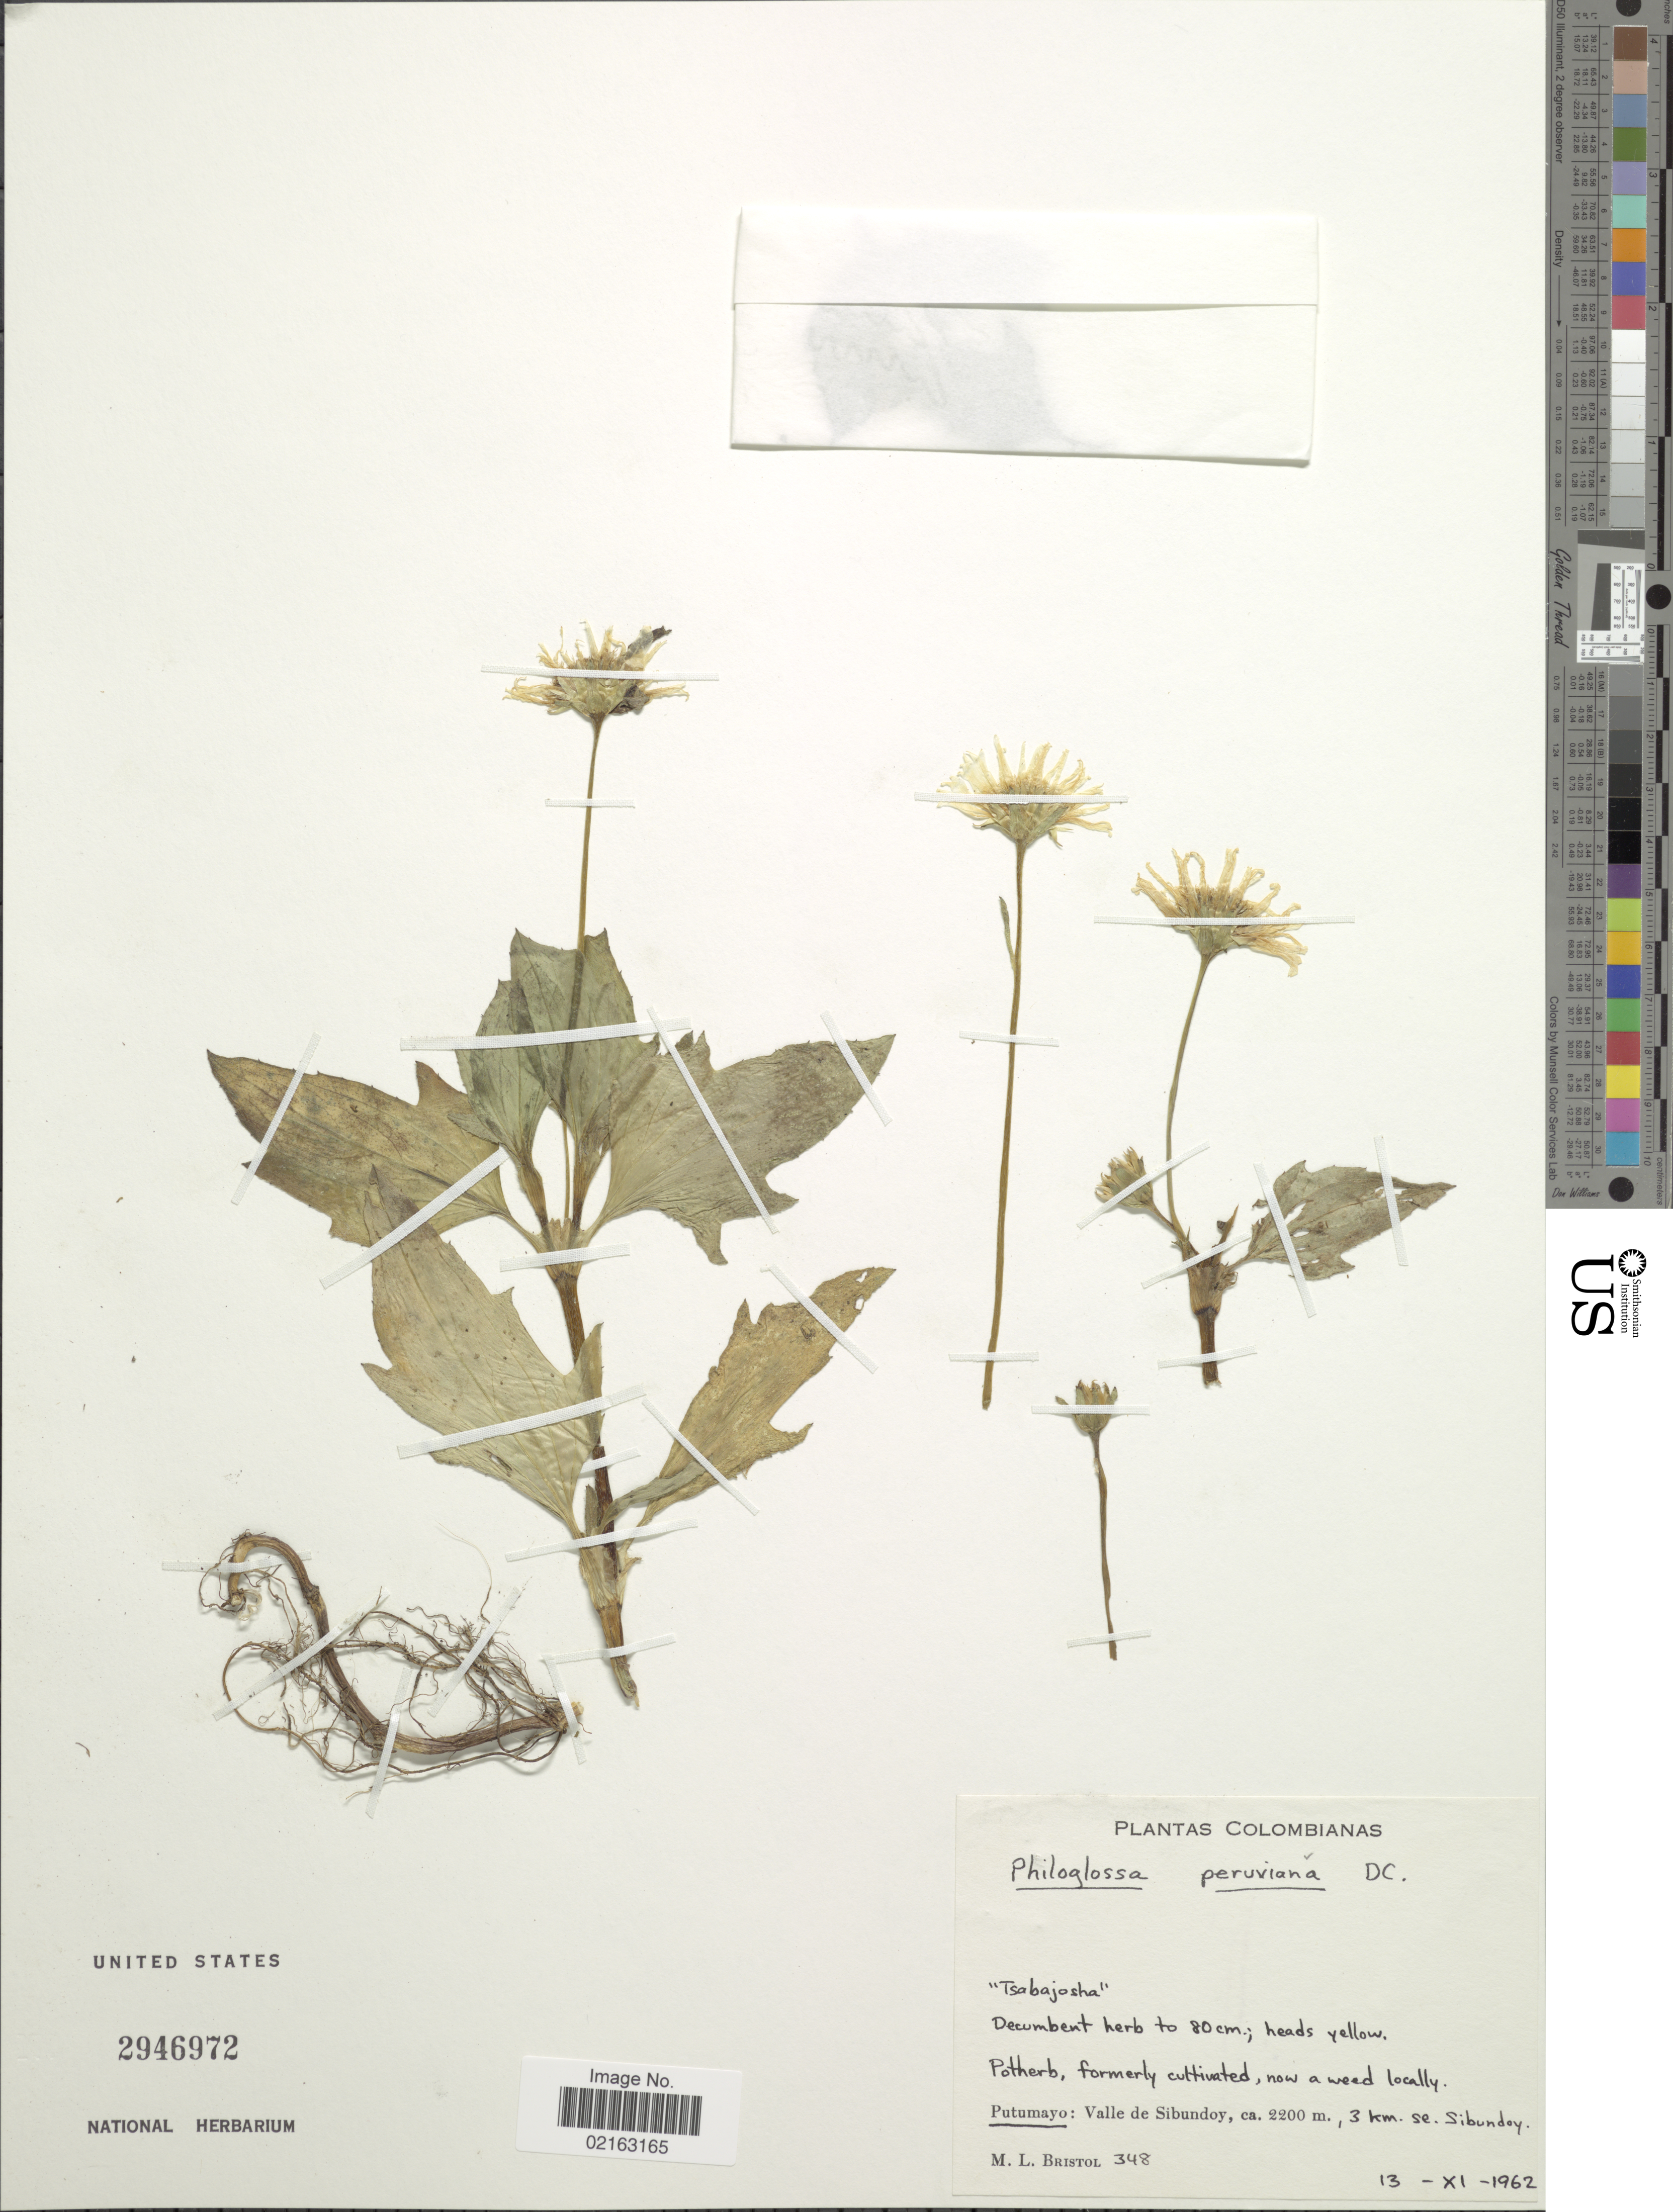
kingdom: Plantae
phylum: Tracheophyta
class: Magnoliopsida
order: Asterales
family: Asteraceae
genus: Philoglossa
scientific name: Philoglossa mimuloides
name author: (Hieron.) H. Rob. & Brettell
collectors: M. L. Bristol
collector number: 348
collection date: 1962-11-13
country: Colombia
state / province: Putumayo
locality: Putumayo: Valle de Sibundoy, 3 km. se. Sibundoy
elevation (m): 2200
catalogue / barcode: US 2946972